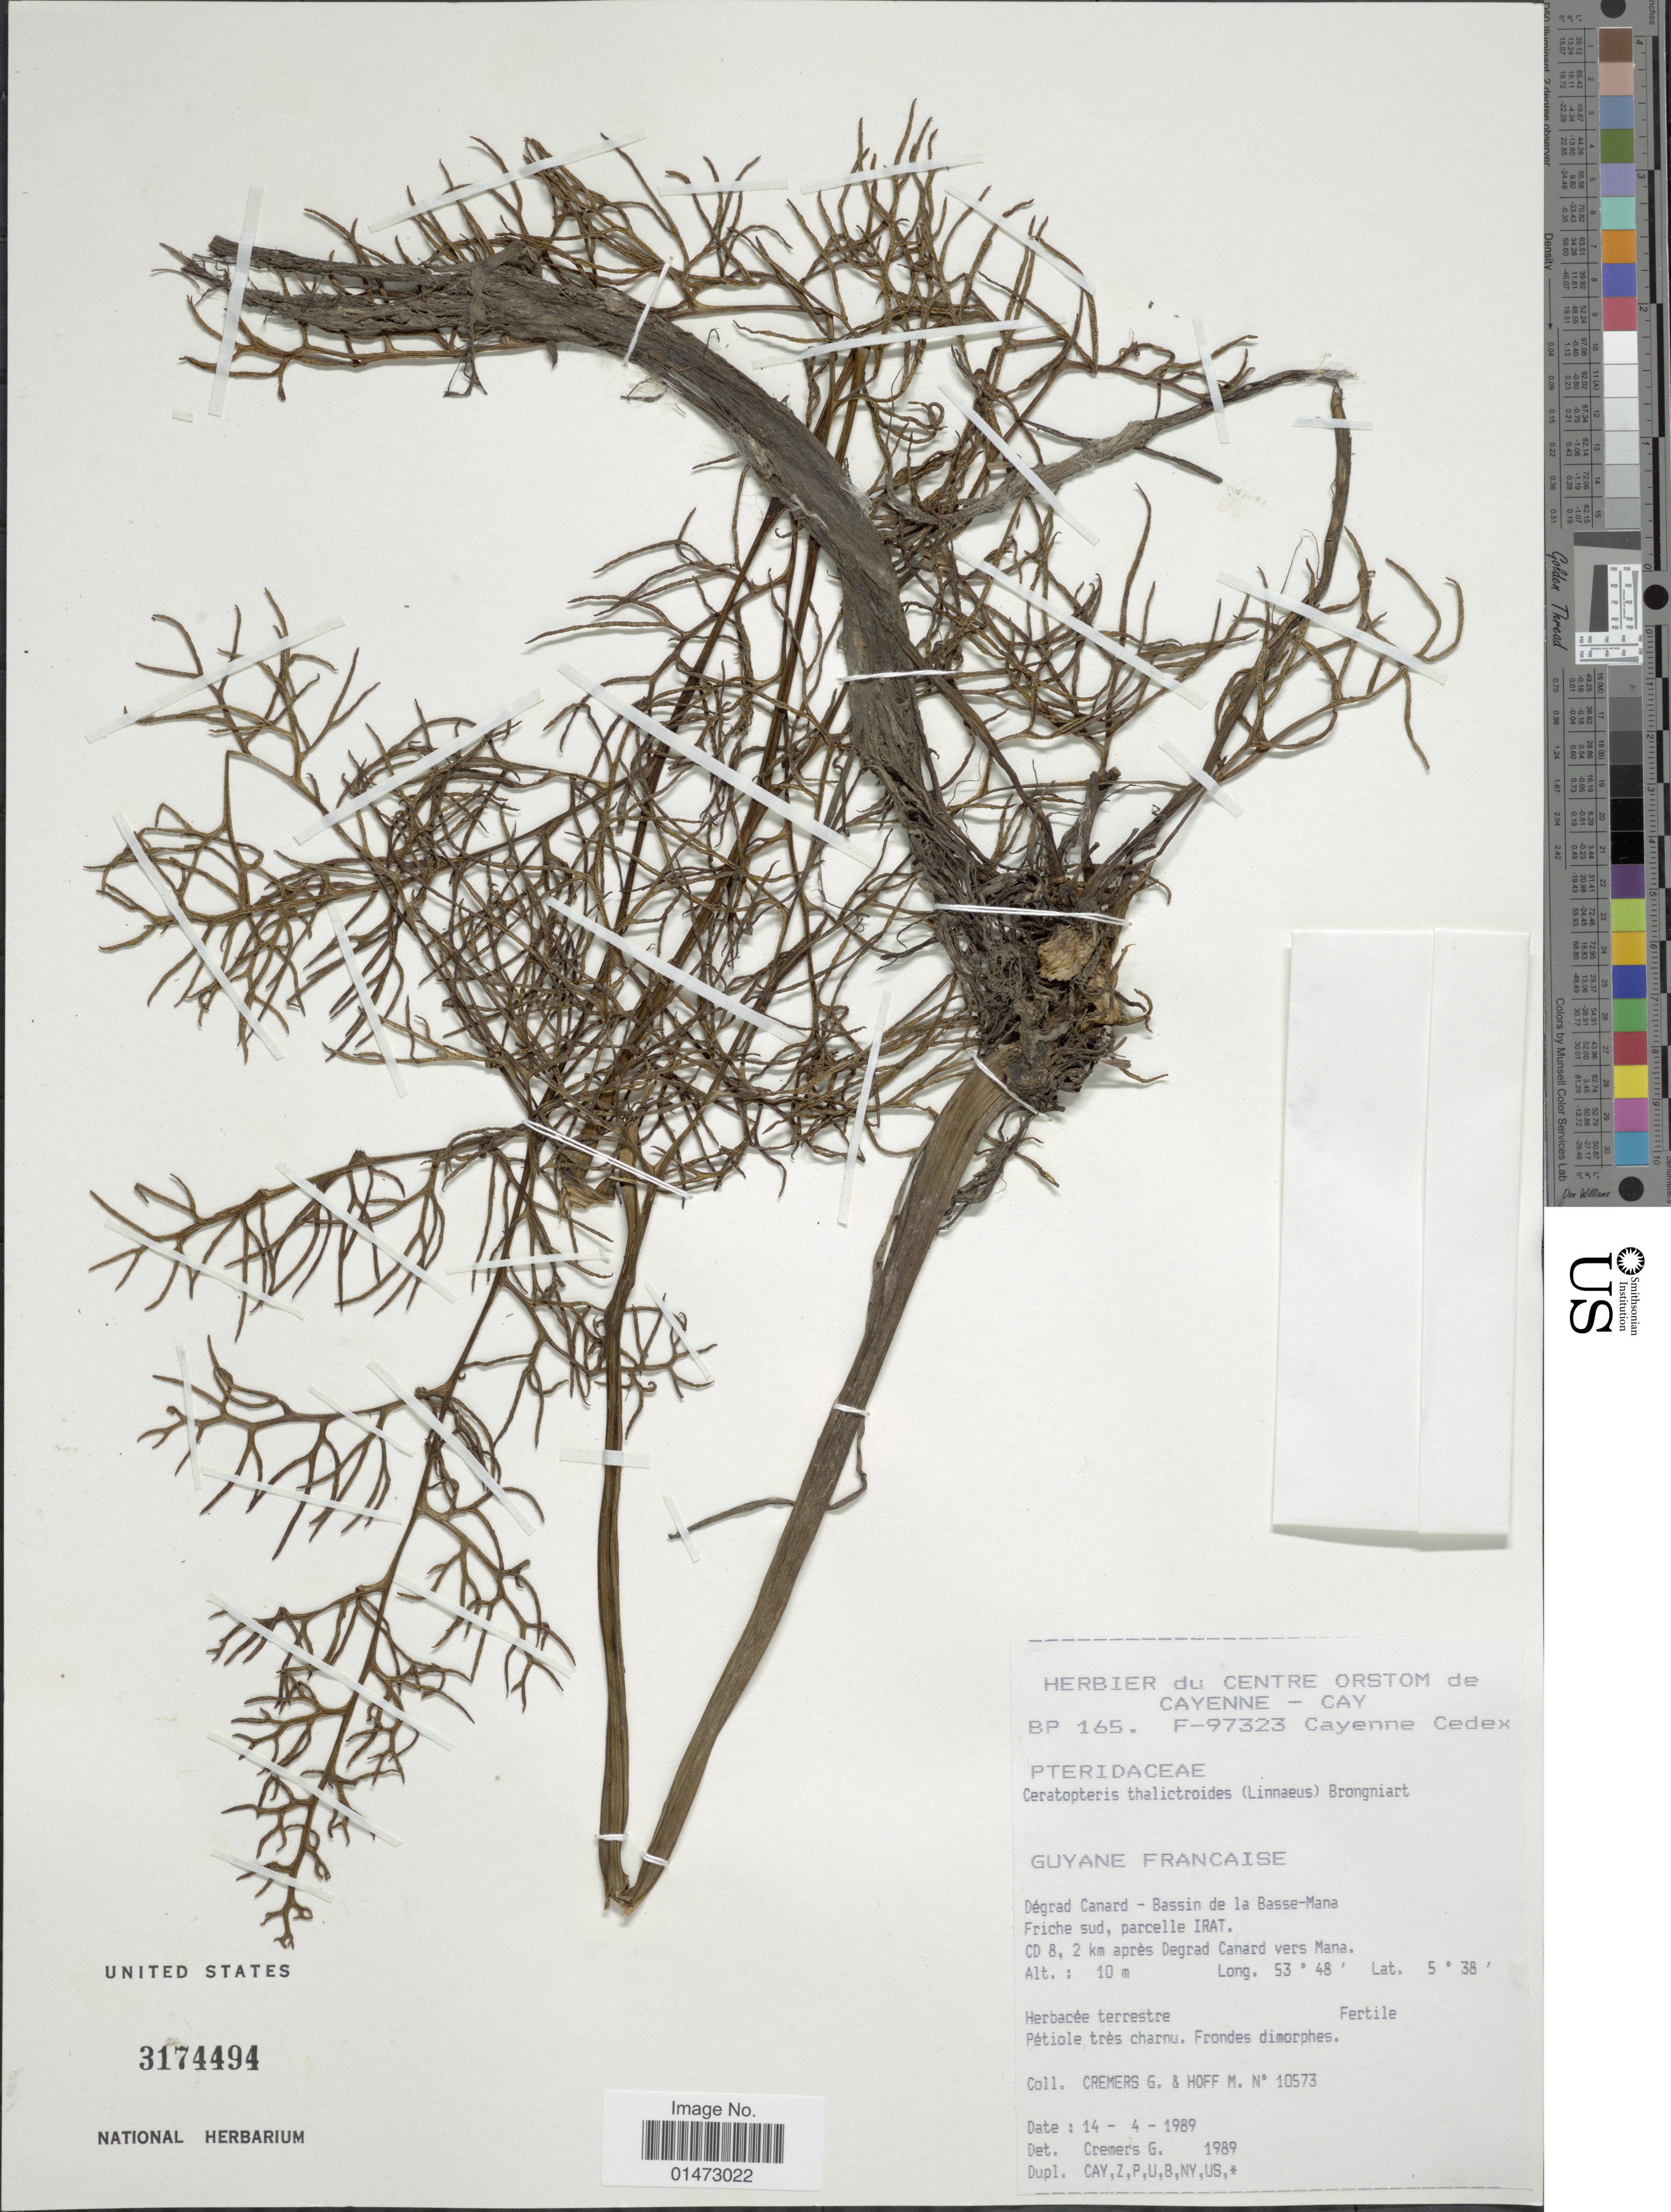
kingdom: Plantae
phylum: Tracheophyta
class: Polypodiopsida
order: Polypodiales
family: Pteridaceae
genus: Ceratopteris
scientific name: Ceratopteris thalictroides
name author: (L.) Brongn.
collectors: G. Cremers & M. Hoff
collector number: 10573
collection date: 1989-04-14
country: French Guiana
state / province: Cayenne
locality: Dégrad Canard - Bassin de la Basse-Mana. Friche sud, parcelle IRAT. CD 8, 2 km après Degrad Canard vers Mana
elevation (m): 10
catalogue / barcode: US 3174494